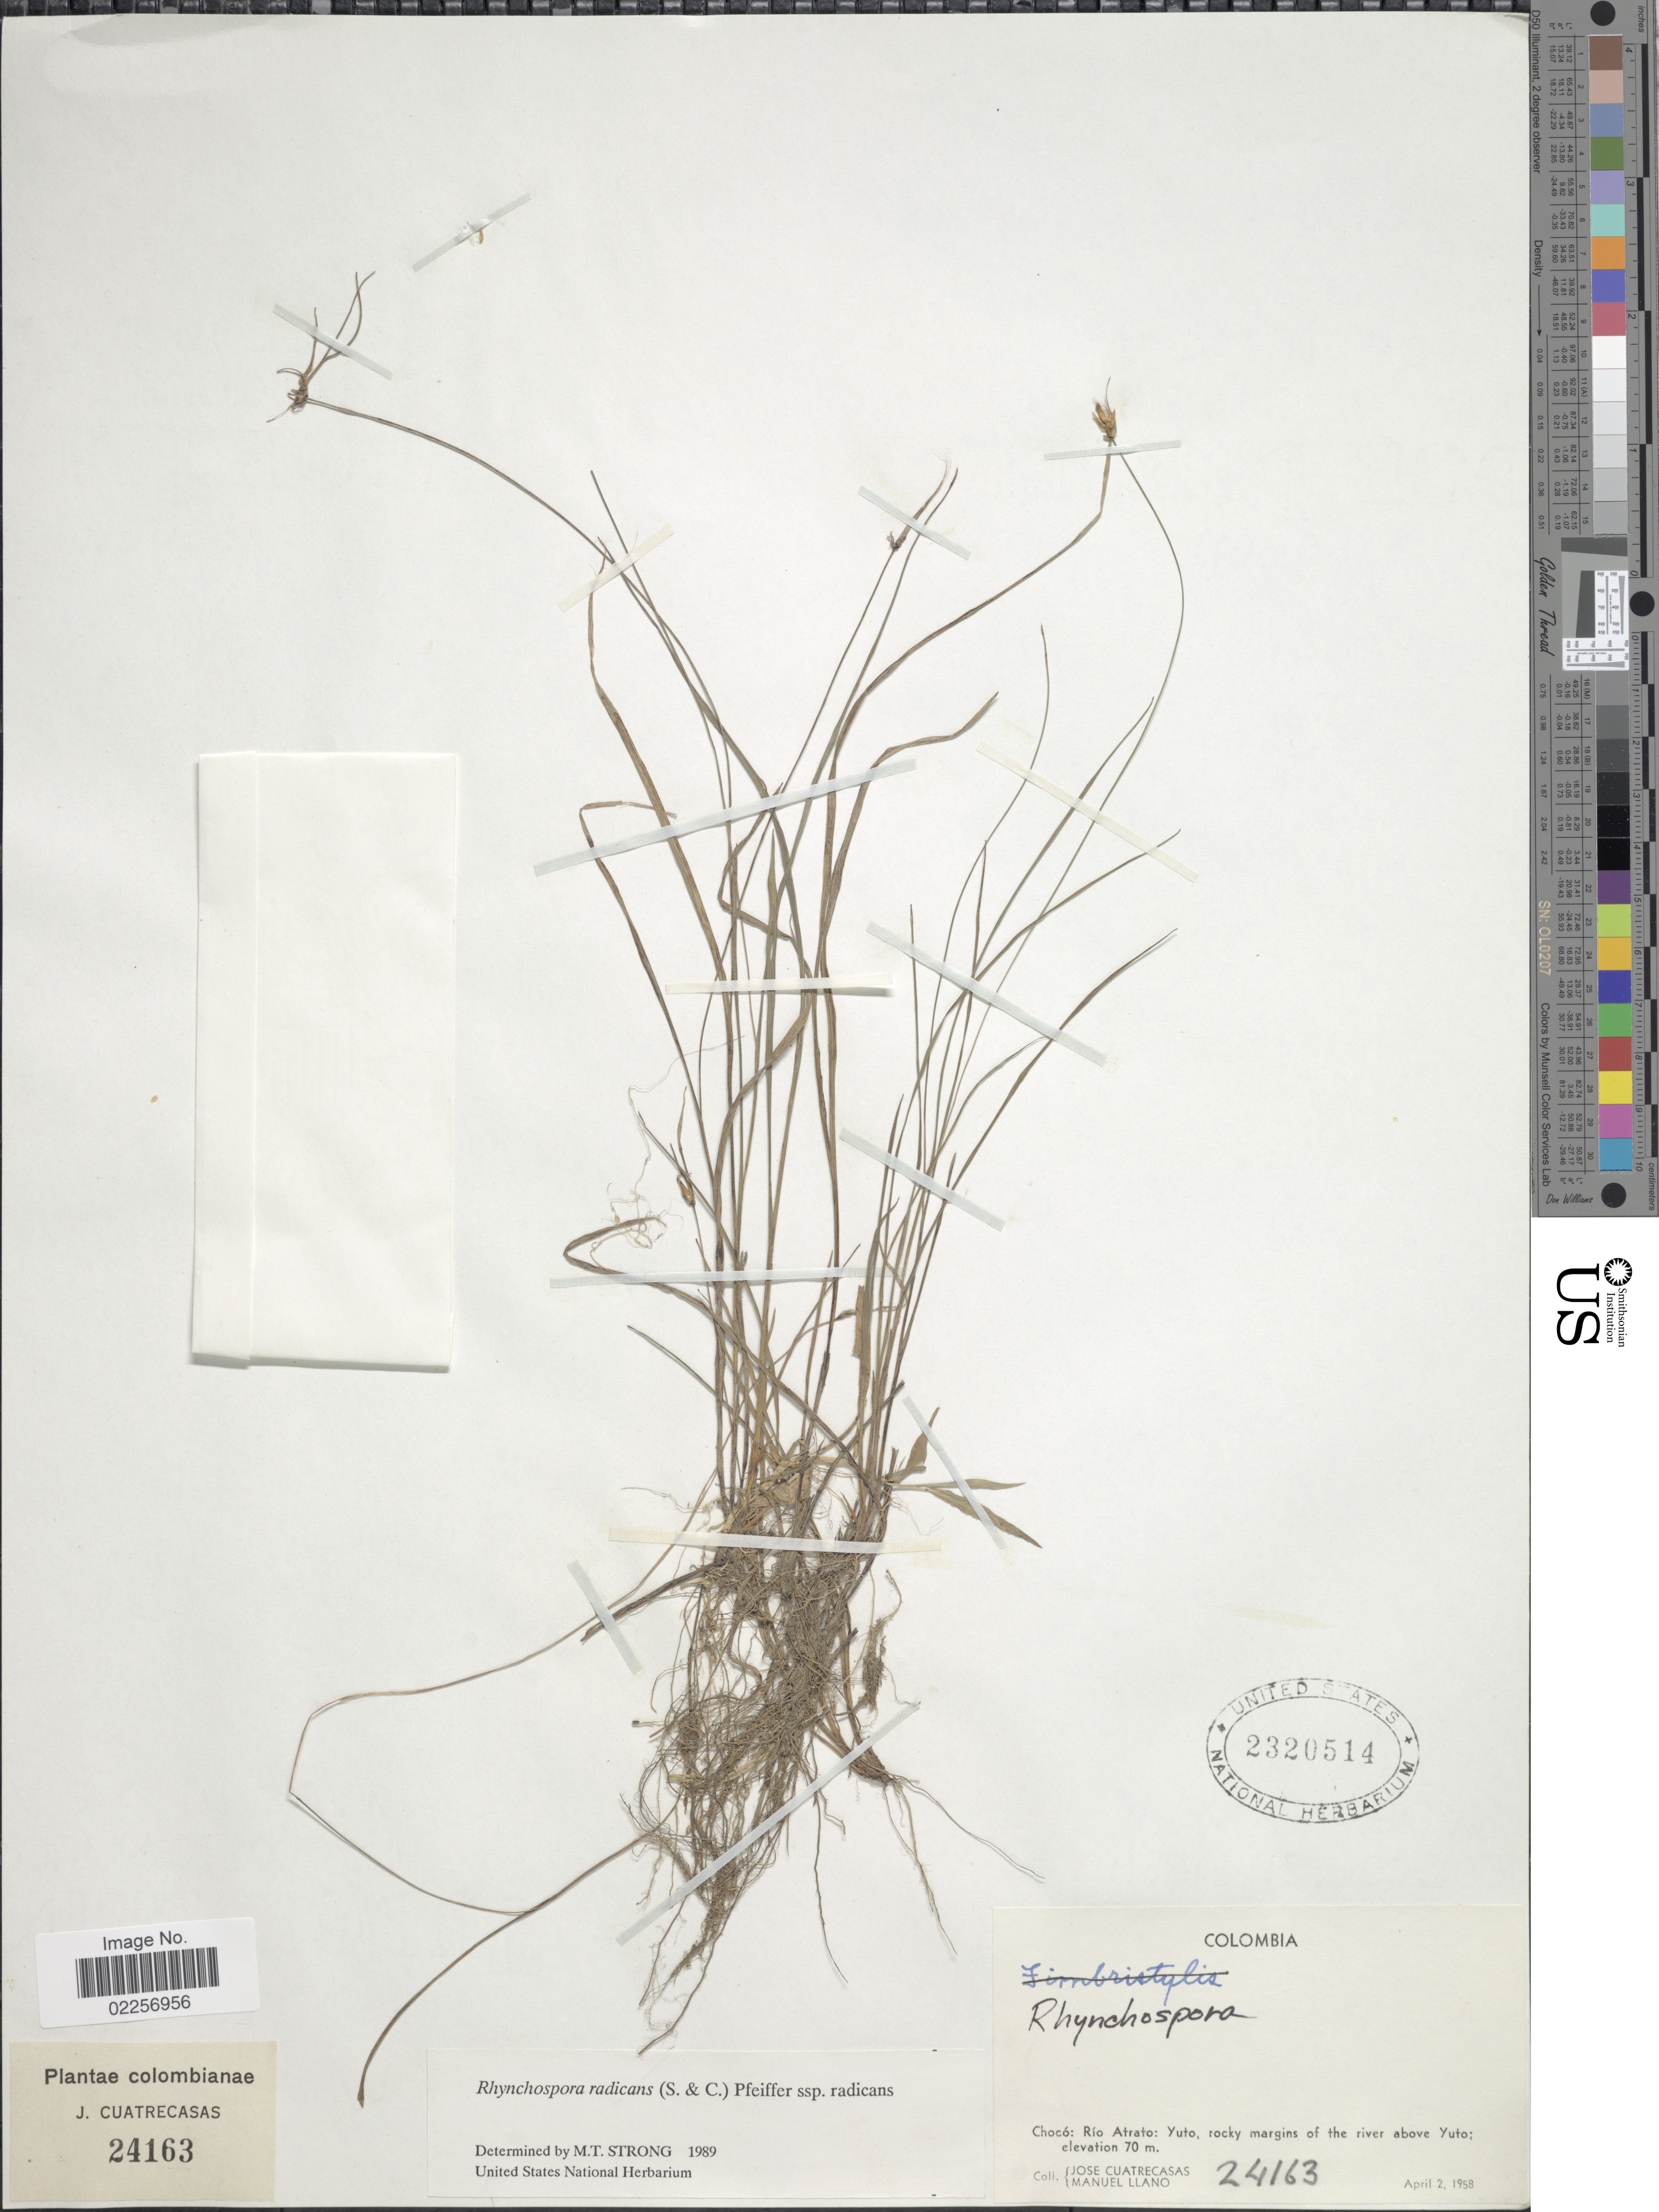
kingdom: Plantae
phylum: Tracheophyta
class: Liliopsida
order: Poales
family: Cyperaceae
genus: Rhynchospora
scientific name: Rhynchospora radicans subsp. radicans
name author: (Schltdl. & Cham.) H. Pfeiff.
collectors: J. Cuatrecasas & M. Llano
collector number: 24163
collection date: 1958-04-02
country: Colombia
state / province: Chocó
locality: Rio Atrato: Yuto, rocky margins of the river above Yuto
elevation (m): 70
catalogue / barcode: US 2320514